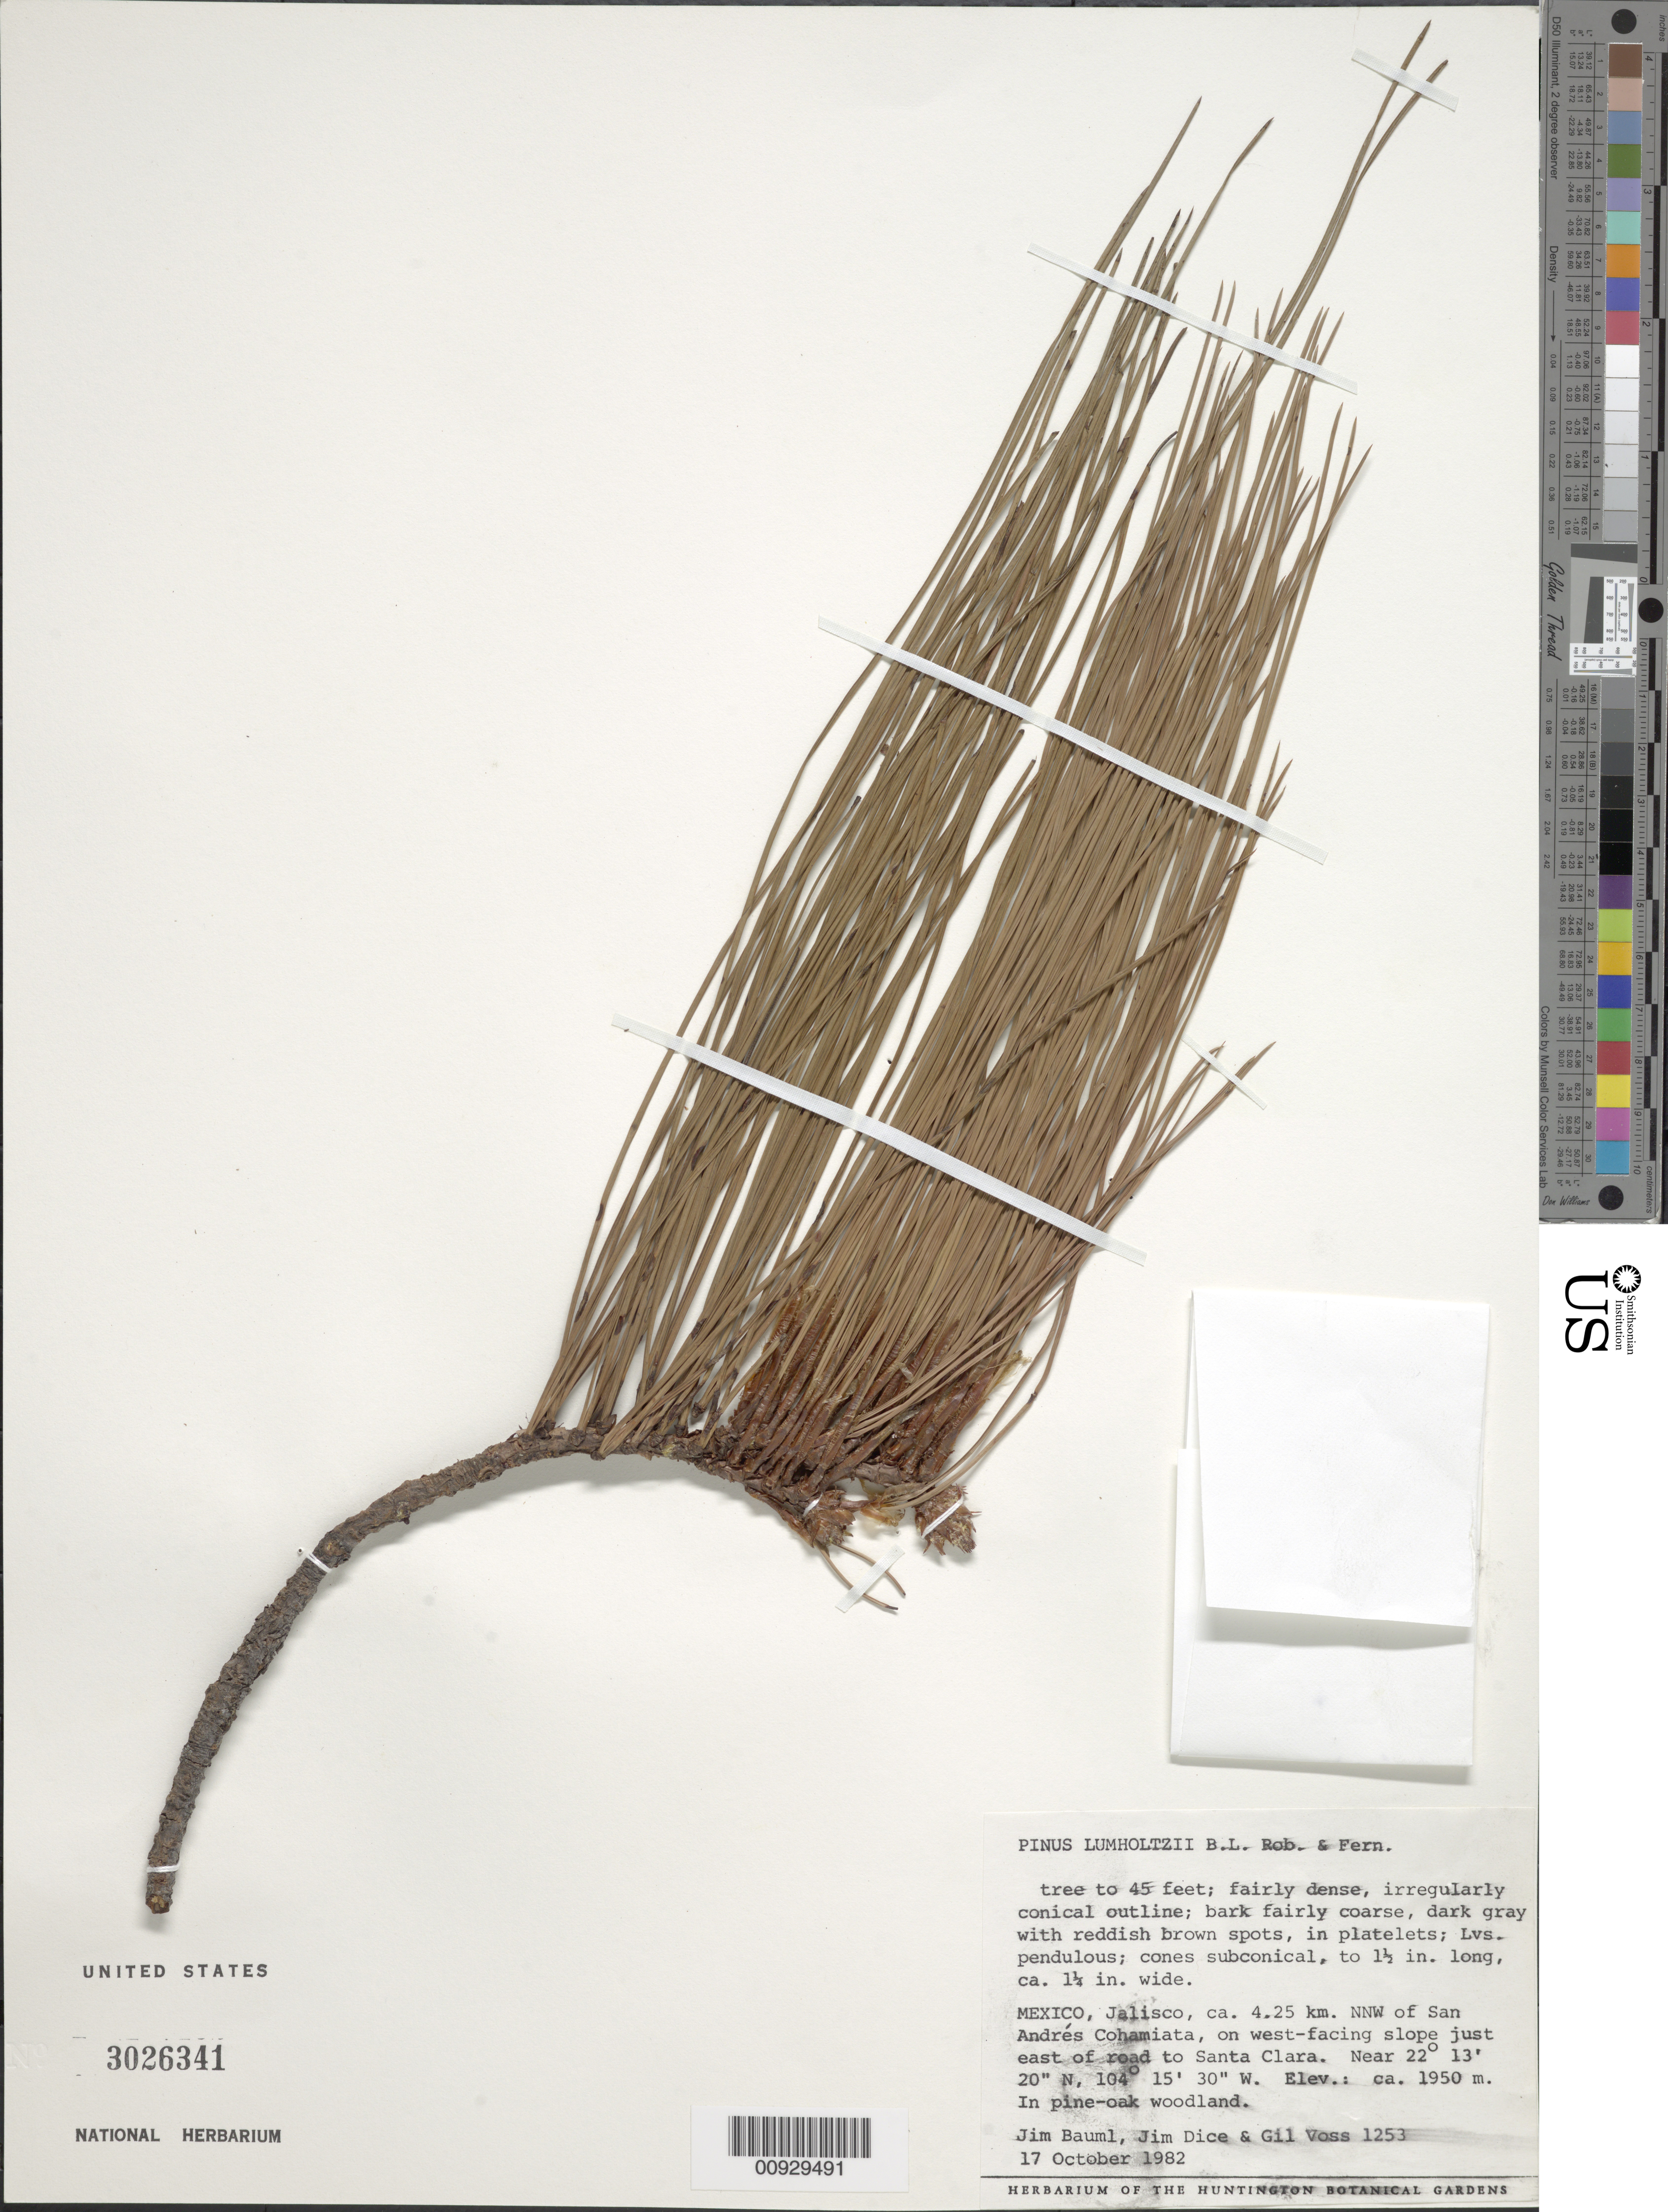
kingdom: Plantae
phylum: Tracheophyta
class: Pinopsida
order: Pinales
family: Pinaceae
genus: Pinus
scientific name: Pinus lumholtzii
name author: B.L. Rob. & Fernald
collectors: J. Bauml, J. Dice & G. Voss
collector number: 1253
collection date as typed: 17 Oct 1982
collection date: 1982-10-17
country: Mexico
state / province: Jalisco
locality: Ca. 4.25 km. NNW of San Andrés Cohamiata, on west-facing slope just east of road to Santa Clara.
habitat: In pine-oak woodland.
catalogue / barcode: US 3026341